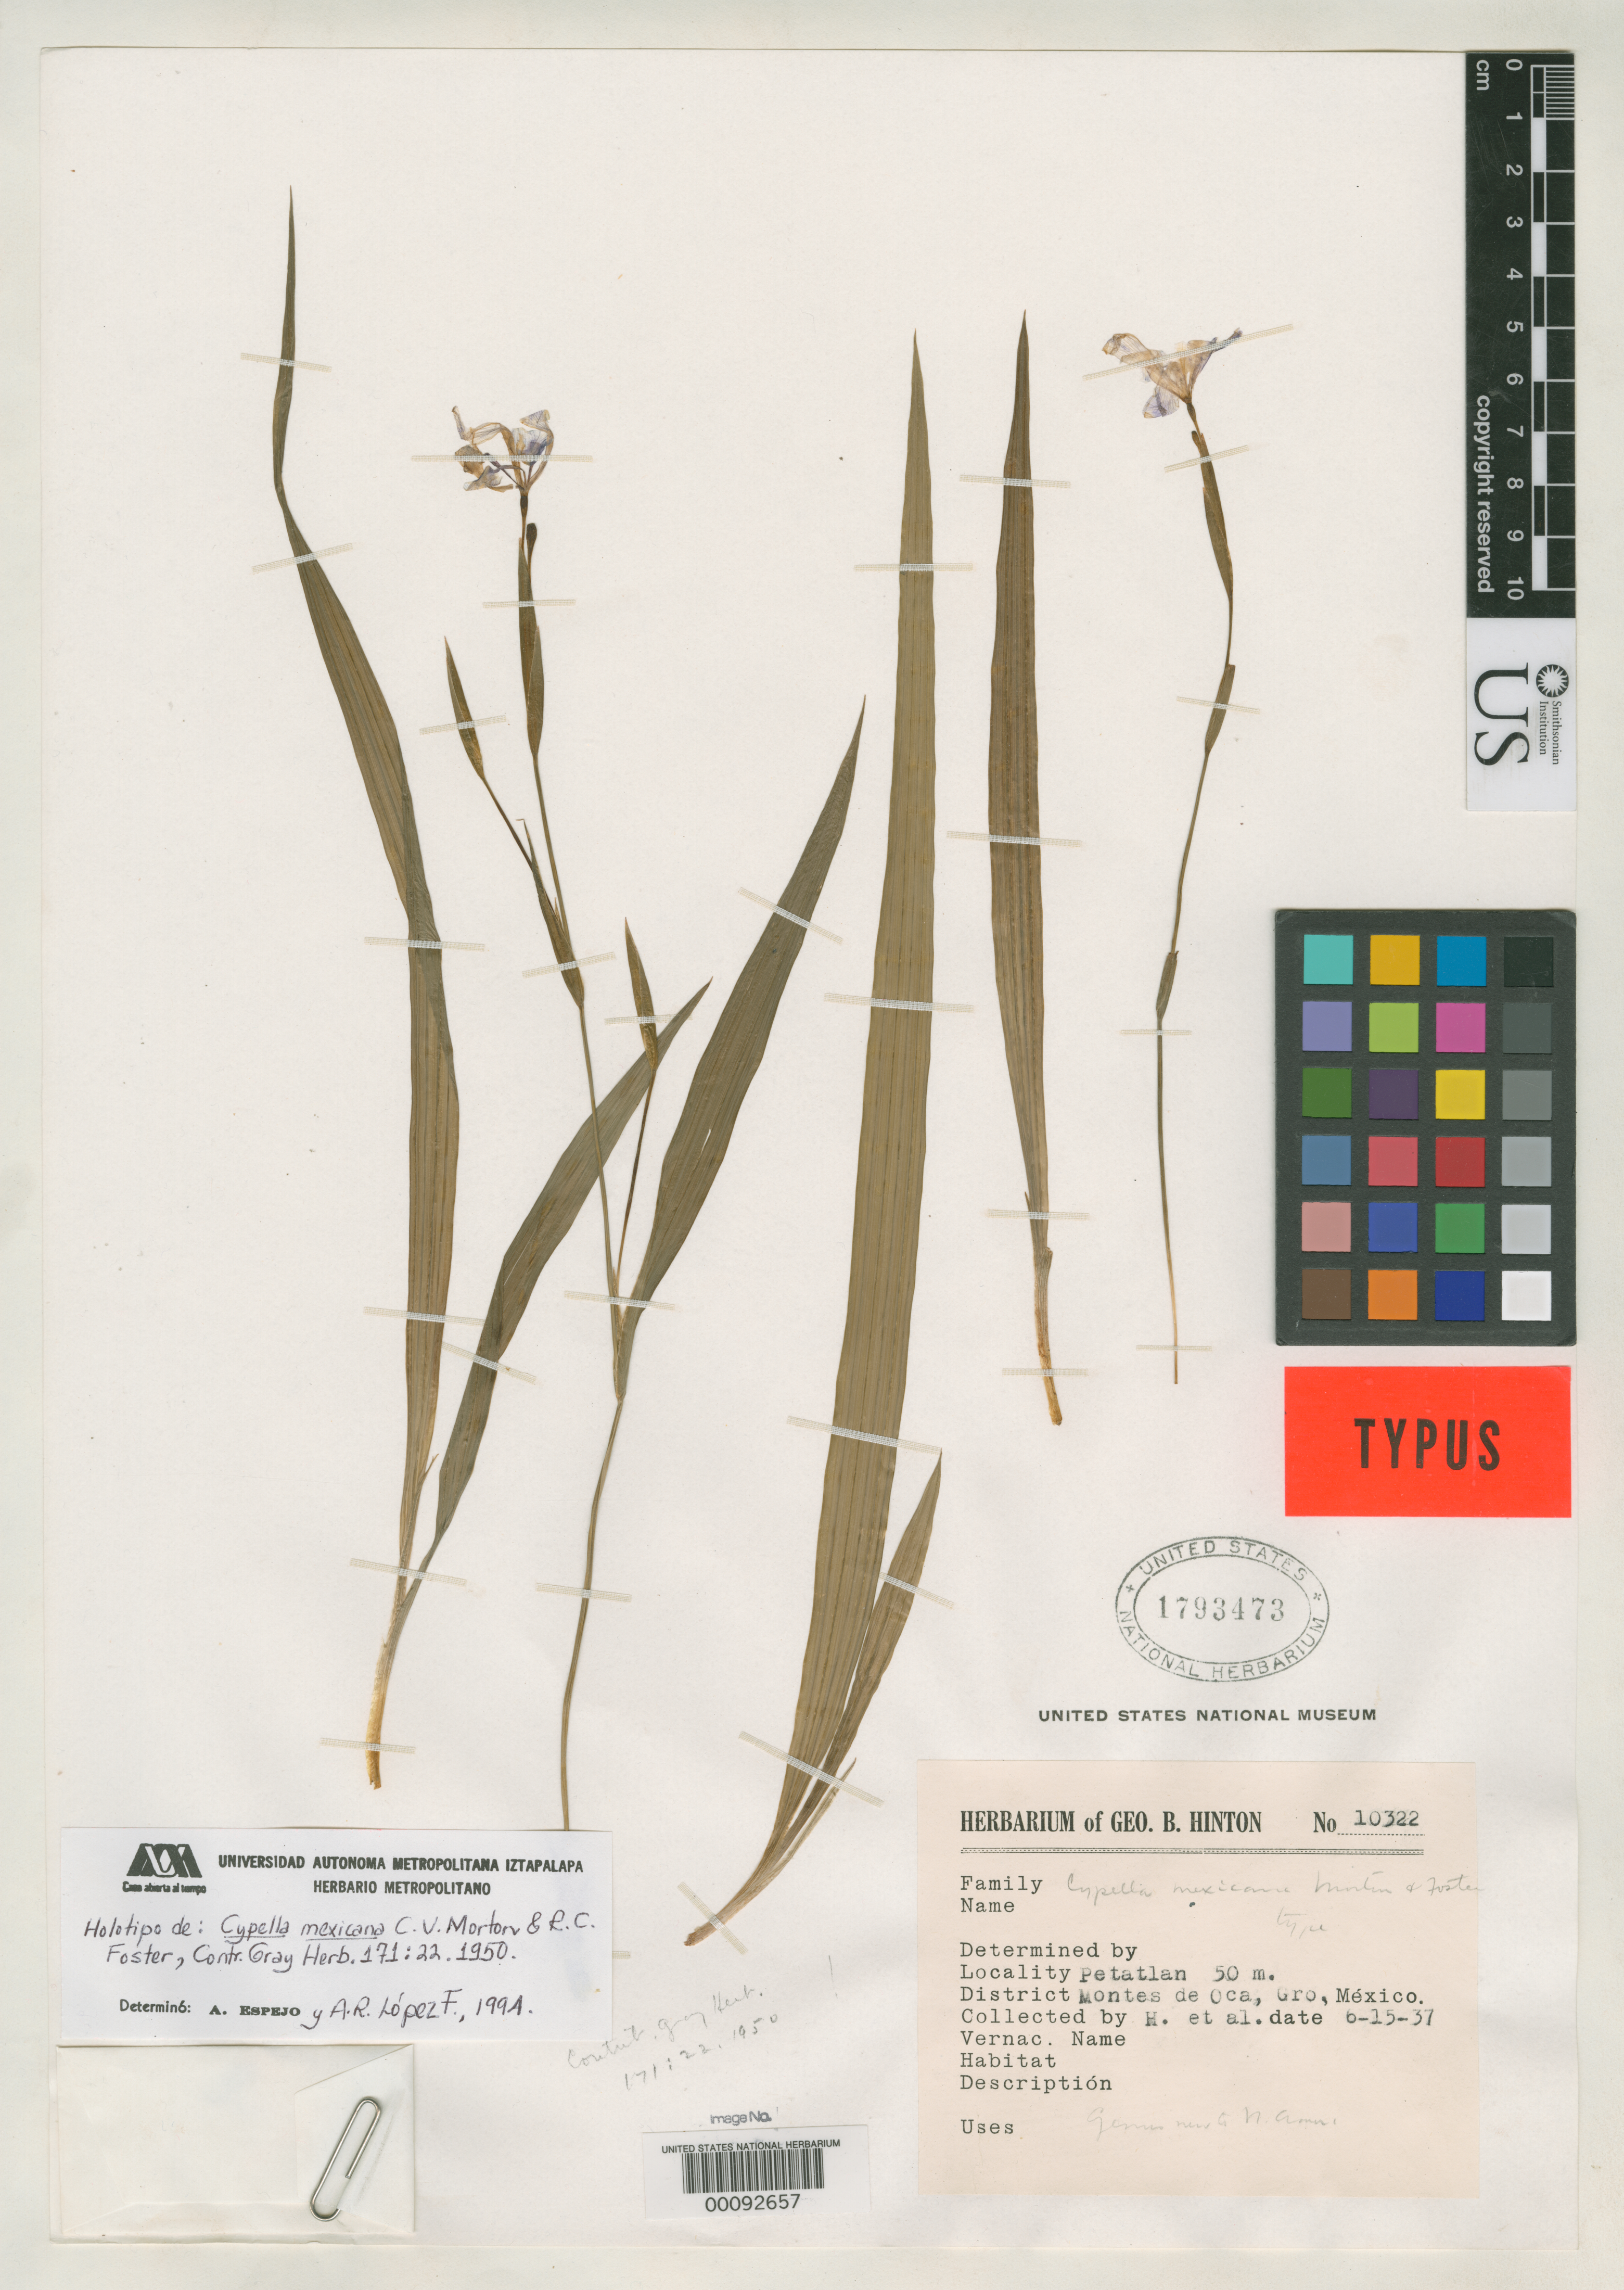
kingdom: Plantae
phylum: Tracheophyta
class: Liliopsida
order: Asparagales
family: Iridaceae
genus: Cypella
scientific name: Cypella mexicana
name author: C.V. Morton & R.C. Foster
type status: Holotype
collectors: G. B. Hinton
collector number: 10322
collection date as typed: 15 Jun 1937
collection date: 1937-06-15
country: Mexico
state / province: Guerrero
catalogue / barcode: US 1793473